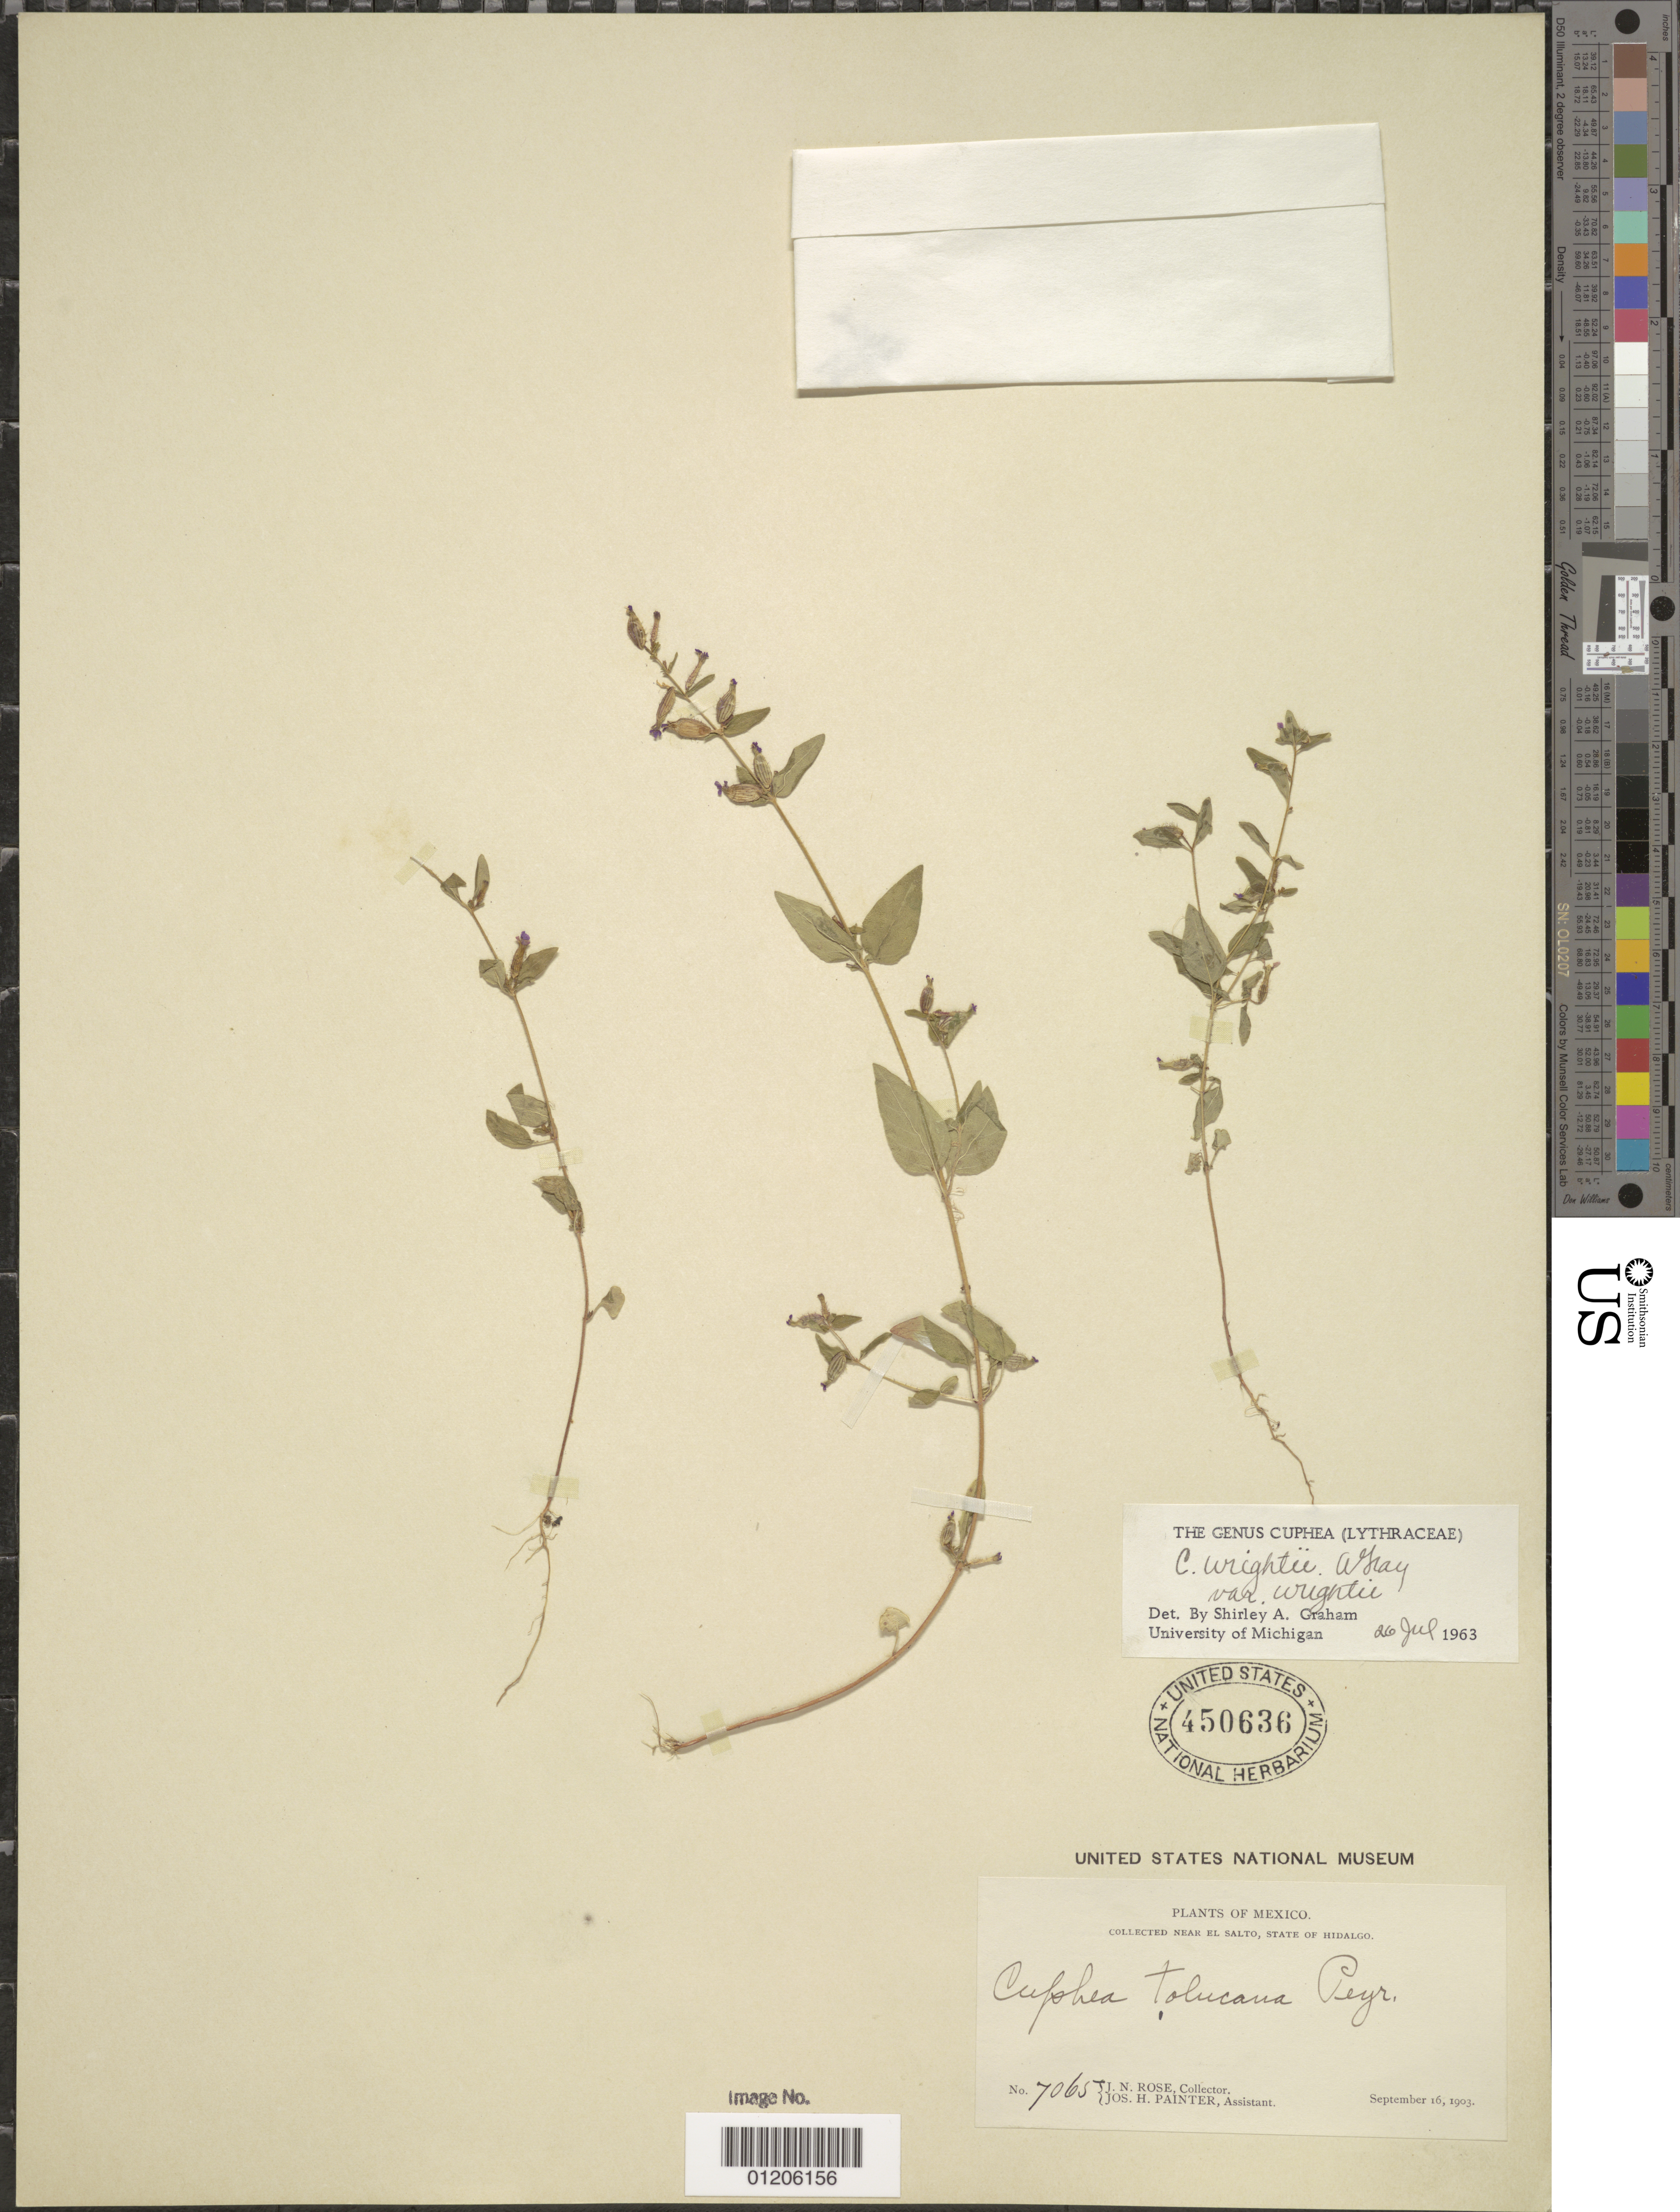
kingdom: Plantae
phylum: Tracheophyta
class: Magnoliopsida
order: Myrtales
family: Lythraceae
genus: Cuphea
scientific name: Cuphea wrightii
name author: A. Gray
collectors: J. N. Rose & J. H. Painter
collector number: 7065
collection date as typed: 16 Sep 1903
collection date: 1903-09-16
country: Mexico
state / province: Hidalgo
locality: Near El Salto, State of Hidalgo.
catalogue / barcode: US 450636